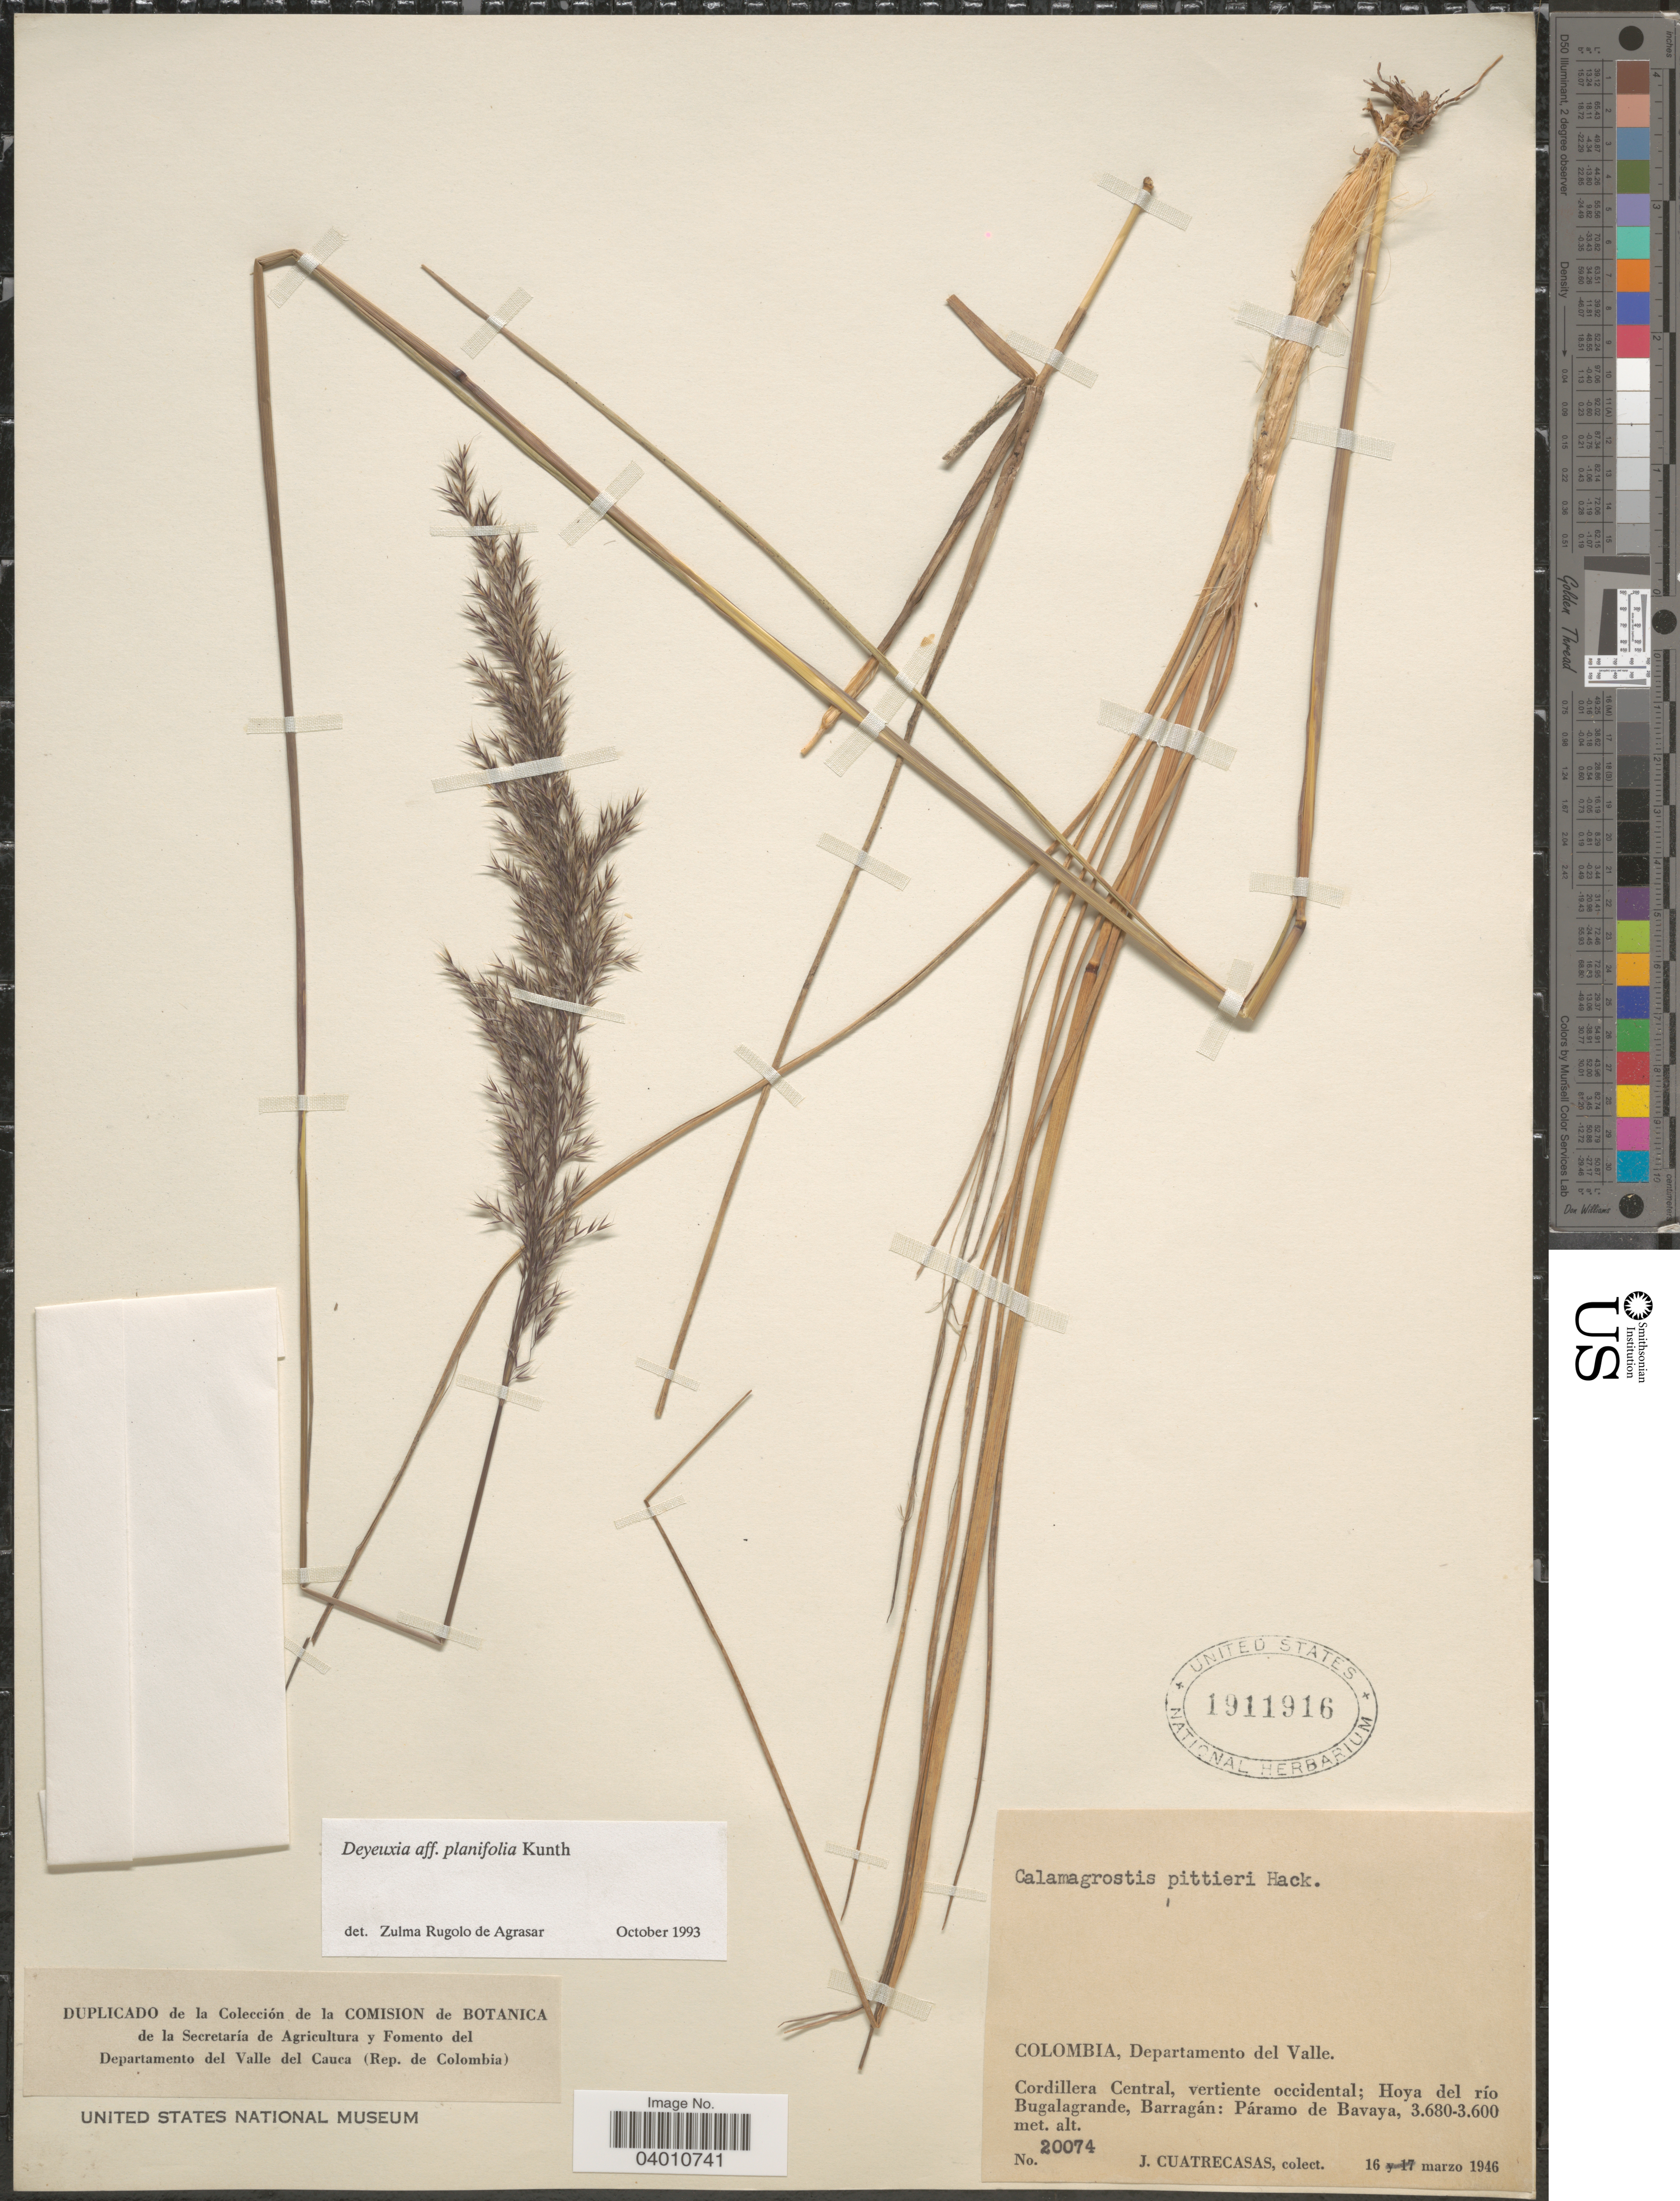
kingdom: Plantae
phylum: Tracheophyta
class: Liliopsida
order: Poales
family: Poaceae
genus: Peyritschia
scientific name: Peyritschia planifolia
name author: (Kunth) P.M. Peterson et al.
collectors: J. Cuatrecasas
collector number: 20074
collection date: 1946-03-16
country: Colombia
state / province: Valle del Cauca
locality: Departamento del Valle. Cordillera Central, vertiente occidental; Hoya del río Bugalagrande, Barragán: Páramo de Bavaya.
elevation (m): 3600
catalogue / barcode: US 1911916